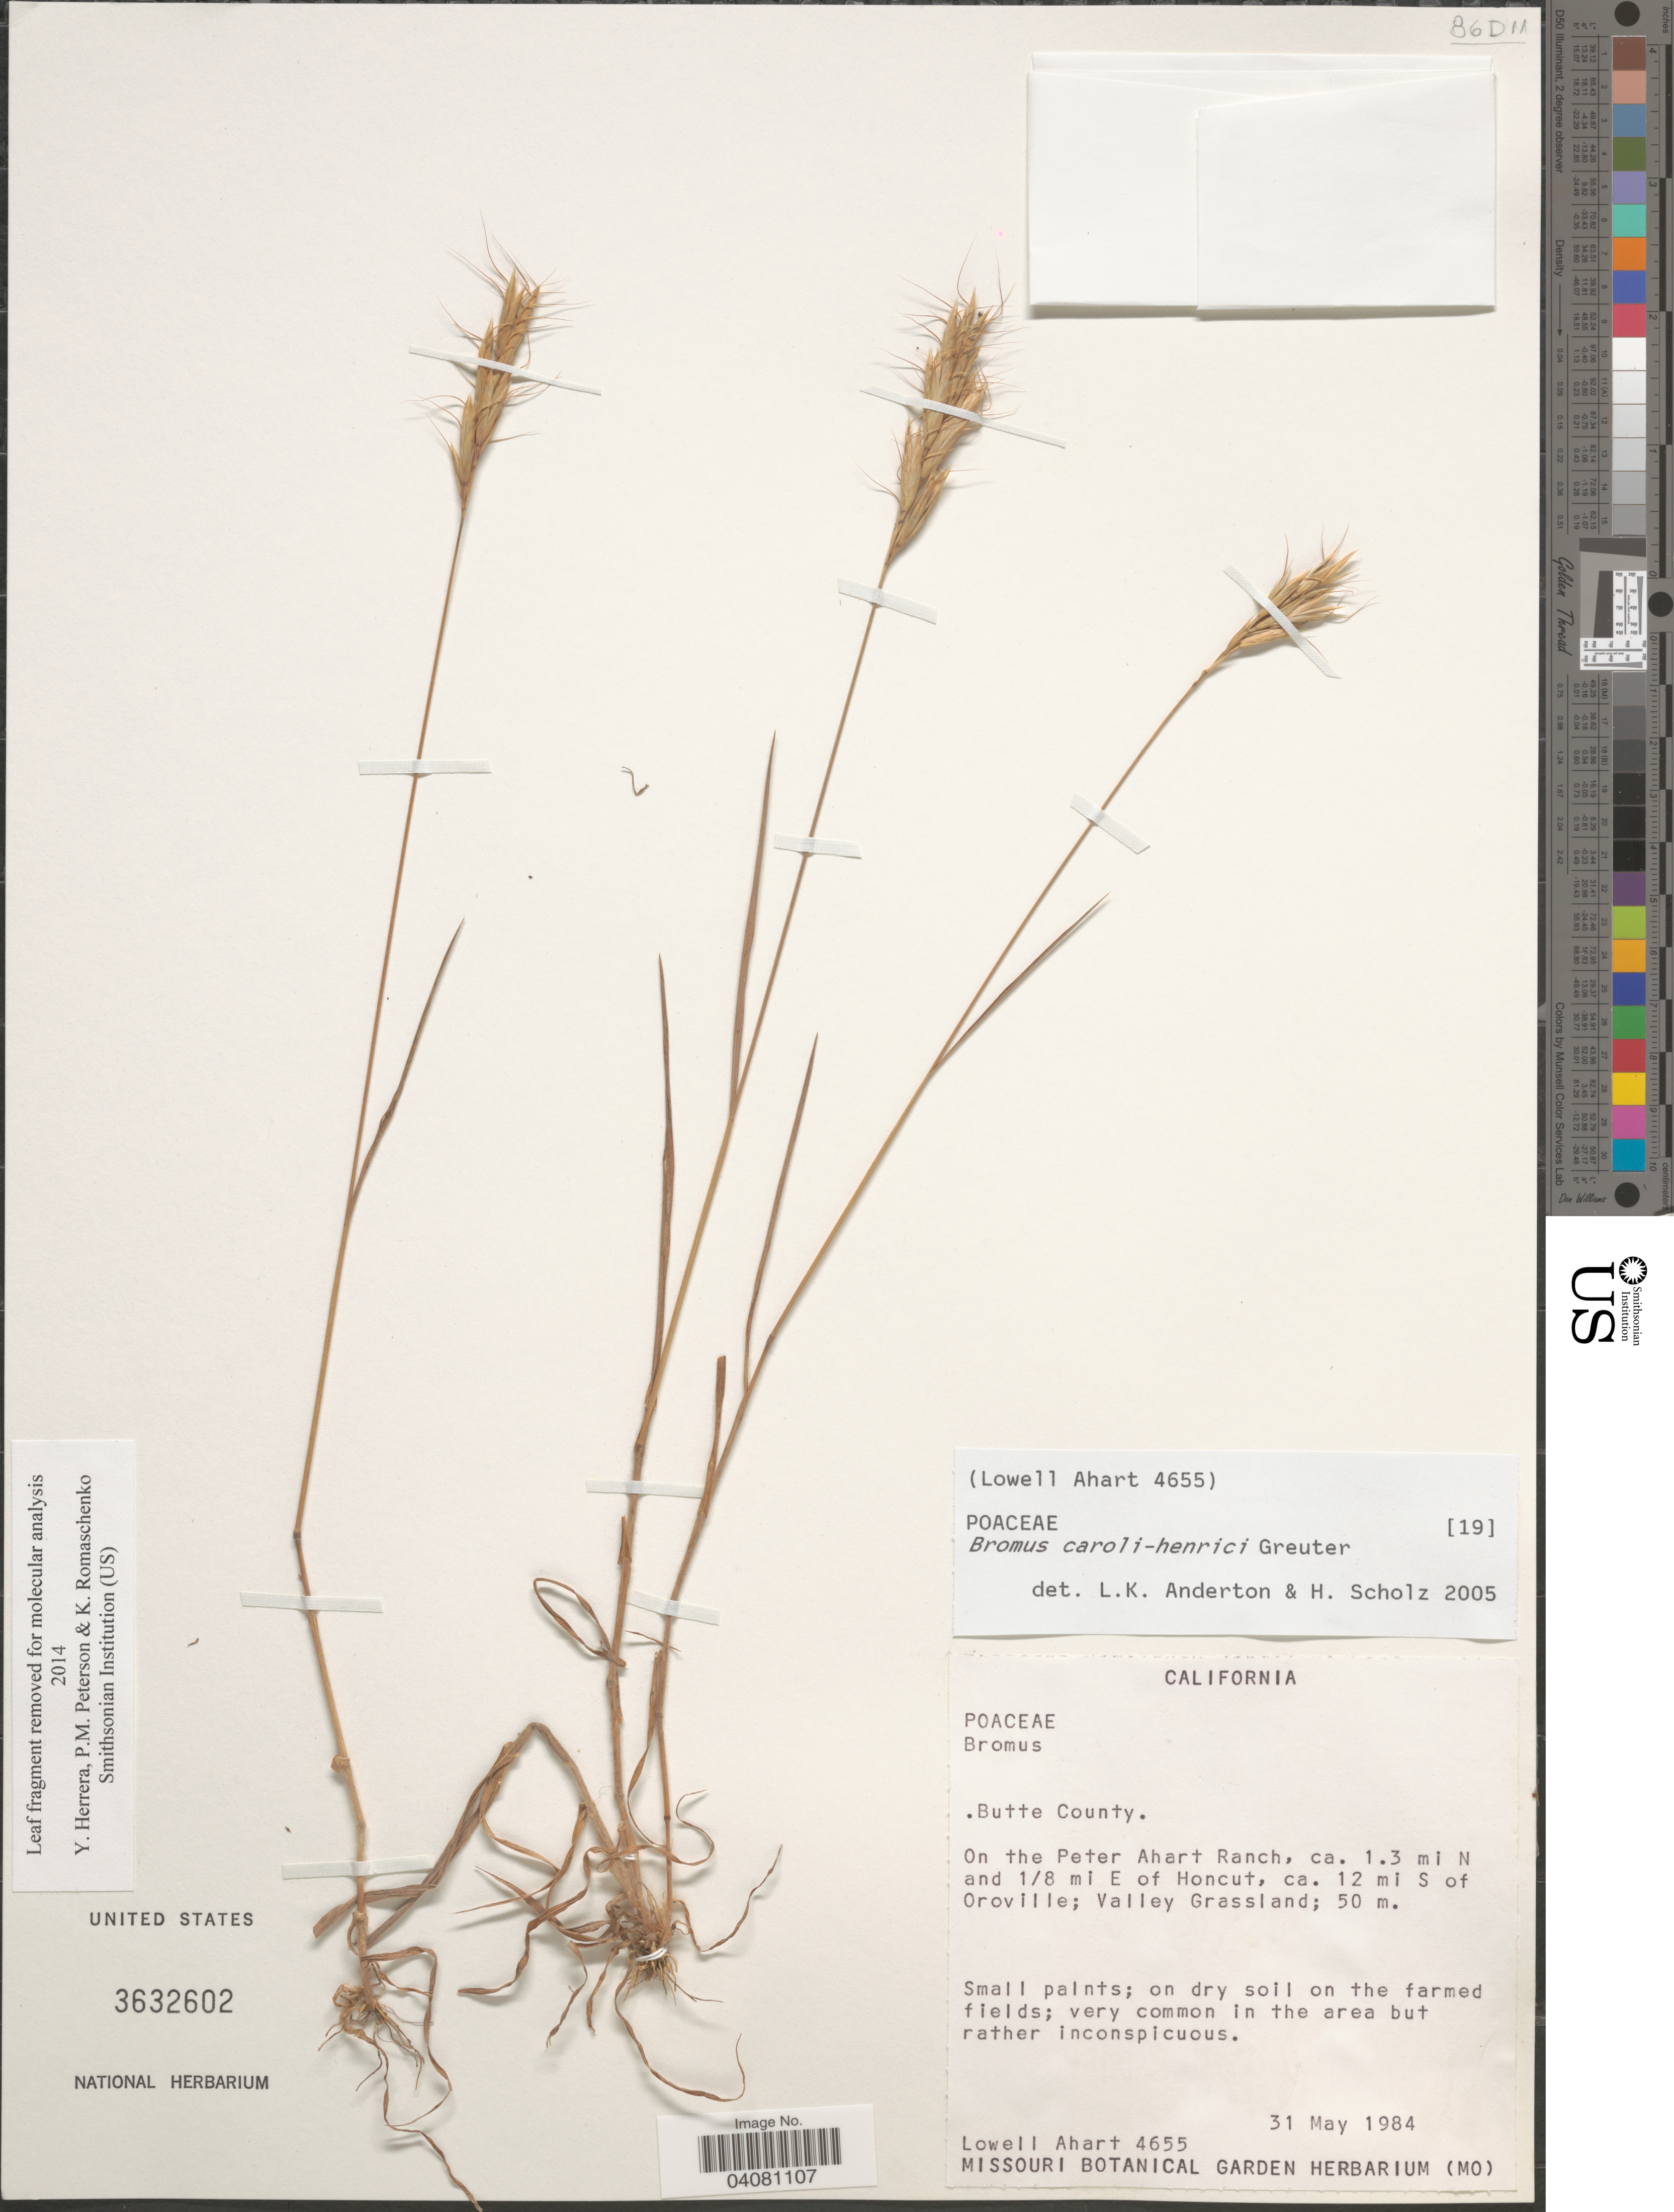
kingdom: Plantae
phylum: Tracheophyta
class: Liliopsida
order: Poales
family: Poaceae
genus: Bromus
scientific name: Bromus caroli-henrici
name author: Greuter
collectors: L. Ahart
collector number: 4655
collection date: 1984-05-31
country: United States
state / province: California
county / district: Butte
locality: Butte County. On the Peter Ahart Ranch, ca. 1.3 mi N and 1/8 mi E of Honcut, ca. 12 mi S of Oroville; Valley Grassland.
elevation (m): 50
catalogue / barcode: US 3632602